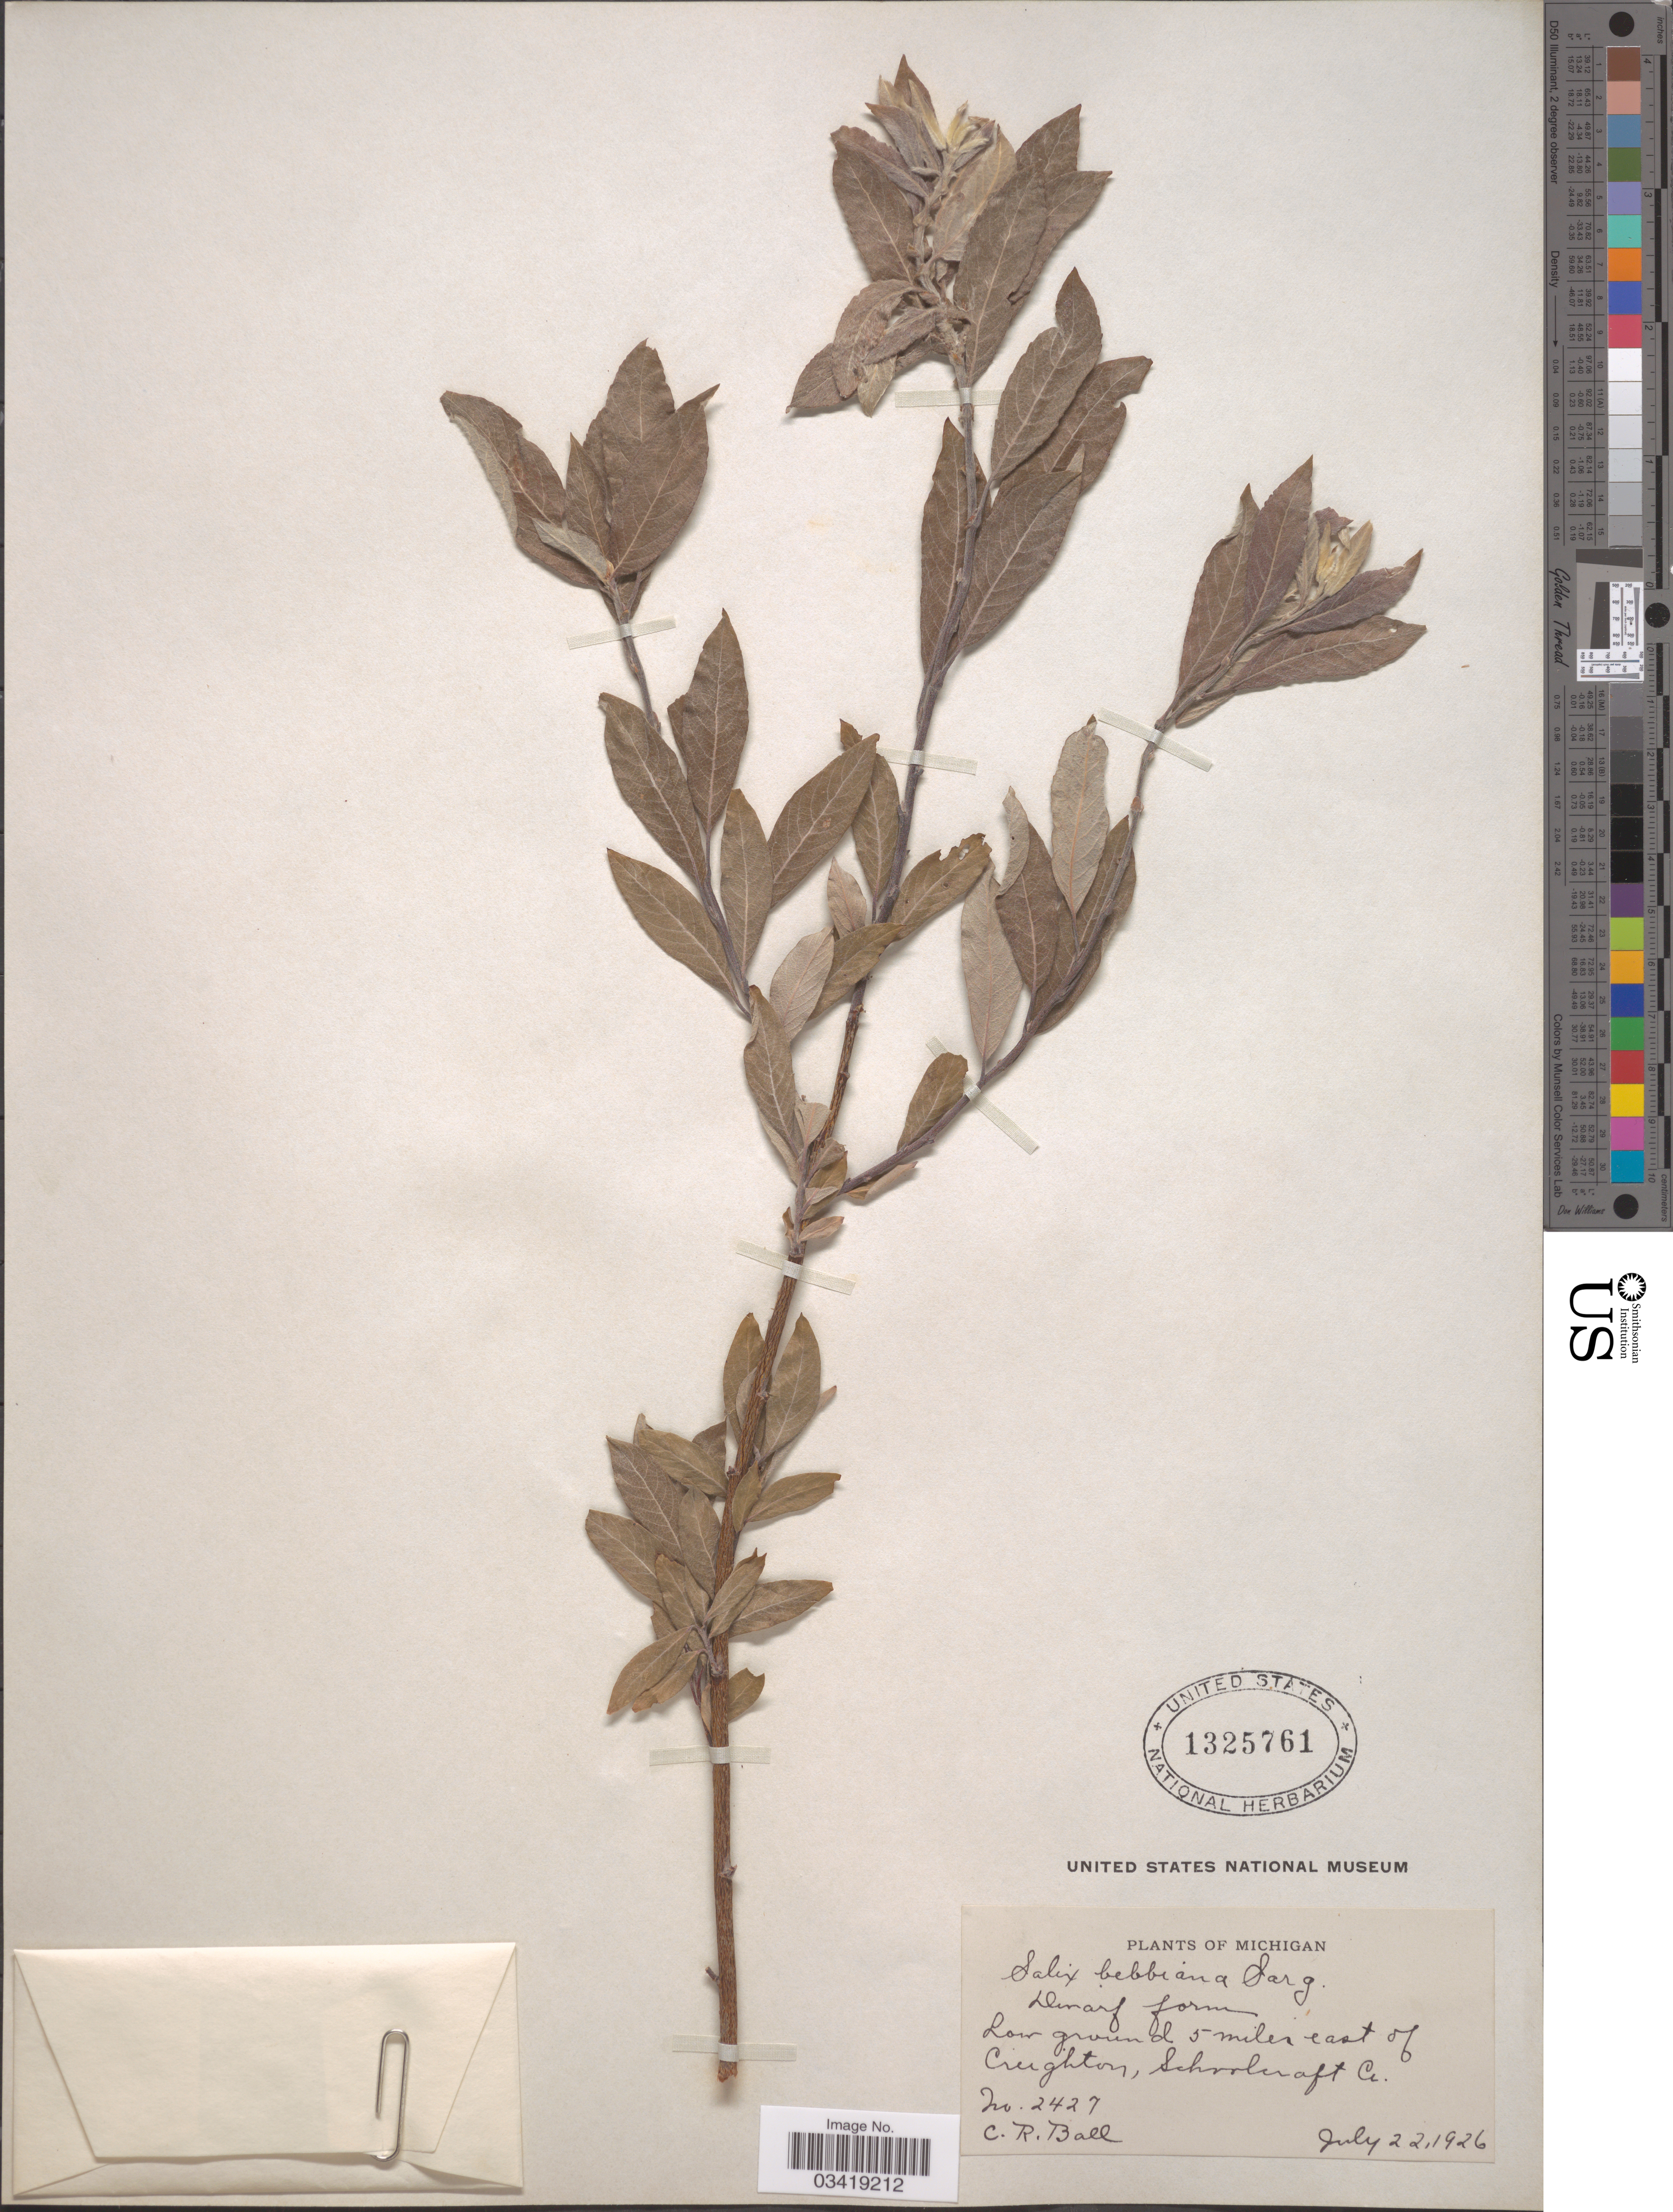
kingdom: Plantae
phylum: Tracheophyta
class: Magnoliopsida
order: Malpighiales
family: Salicaceae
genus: Salix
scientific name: Salix bebbiana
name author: Sarg.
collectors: C. R. Ball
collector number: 2427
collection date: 1926-07-22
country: United States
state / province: Michigan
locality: Low ground 5 miles east of Crughton, Schoolcraft Co.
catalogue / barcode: US 1325761